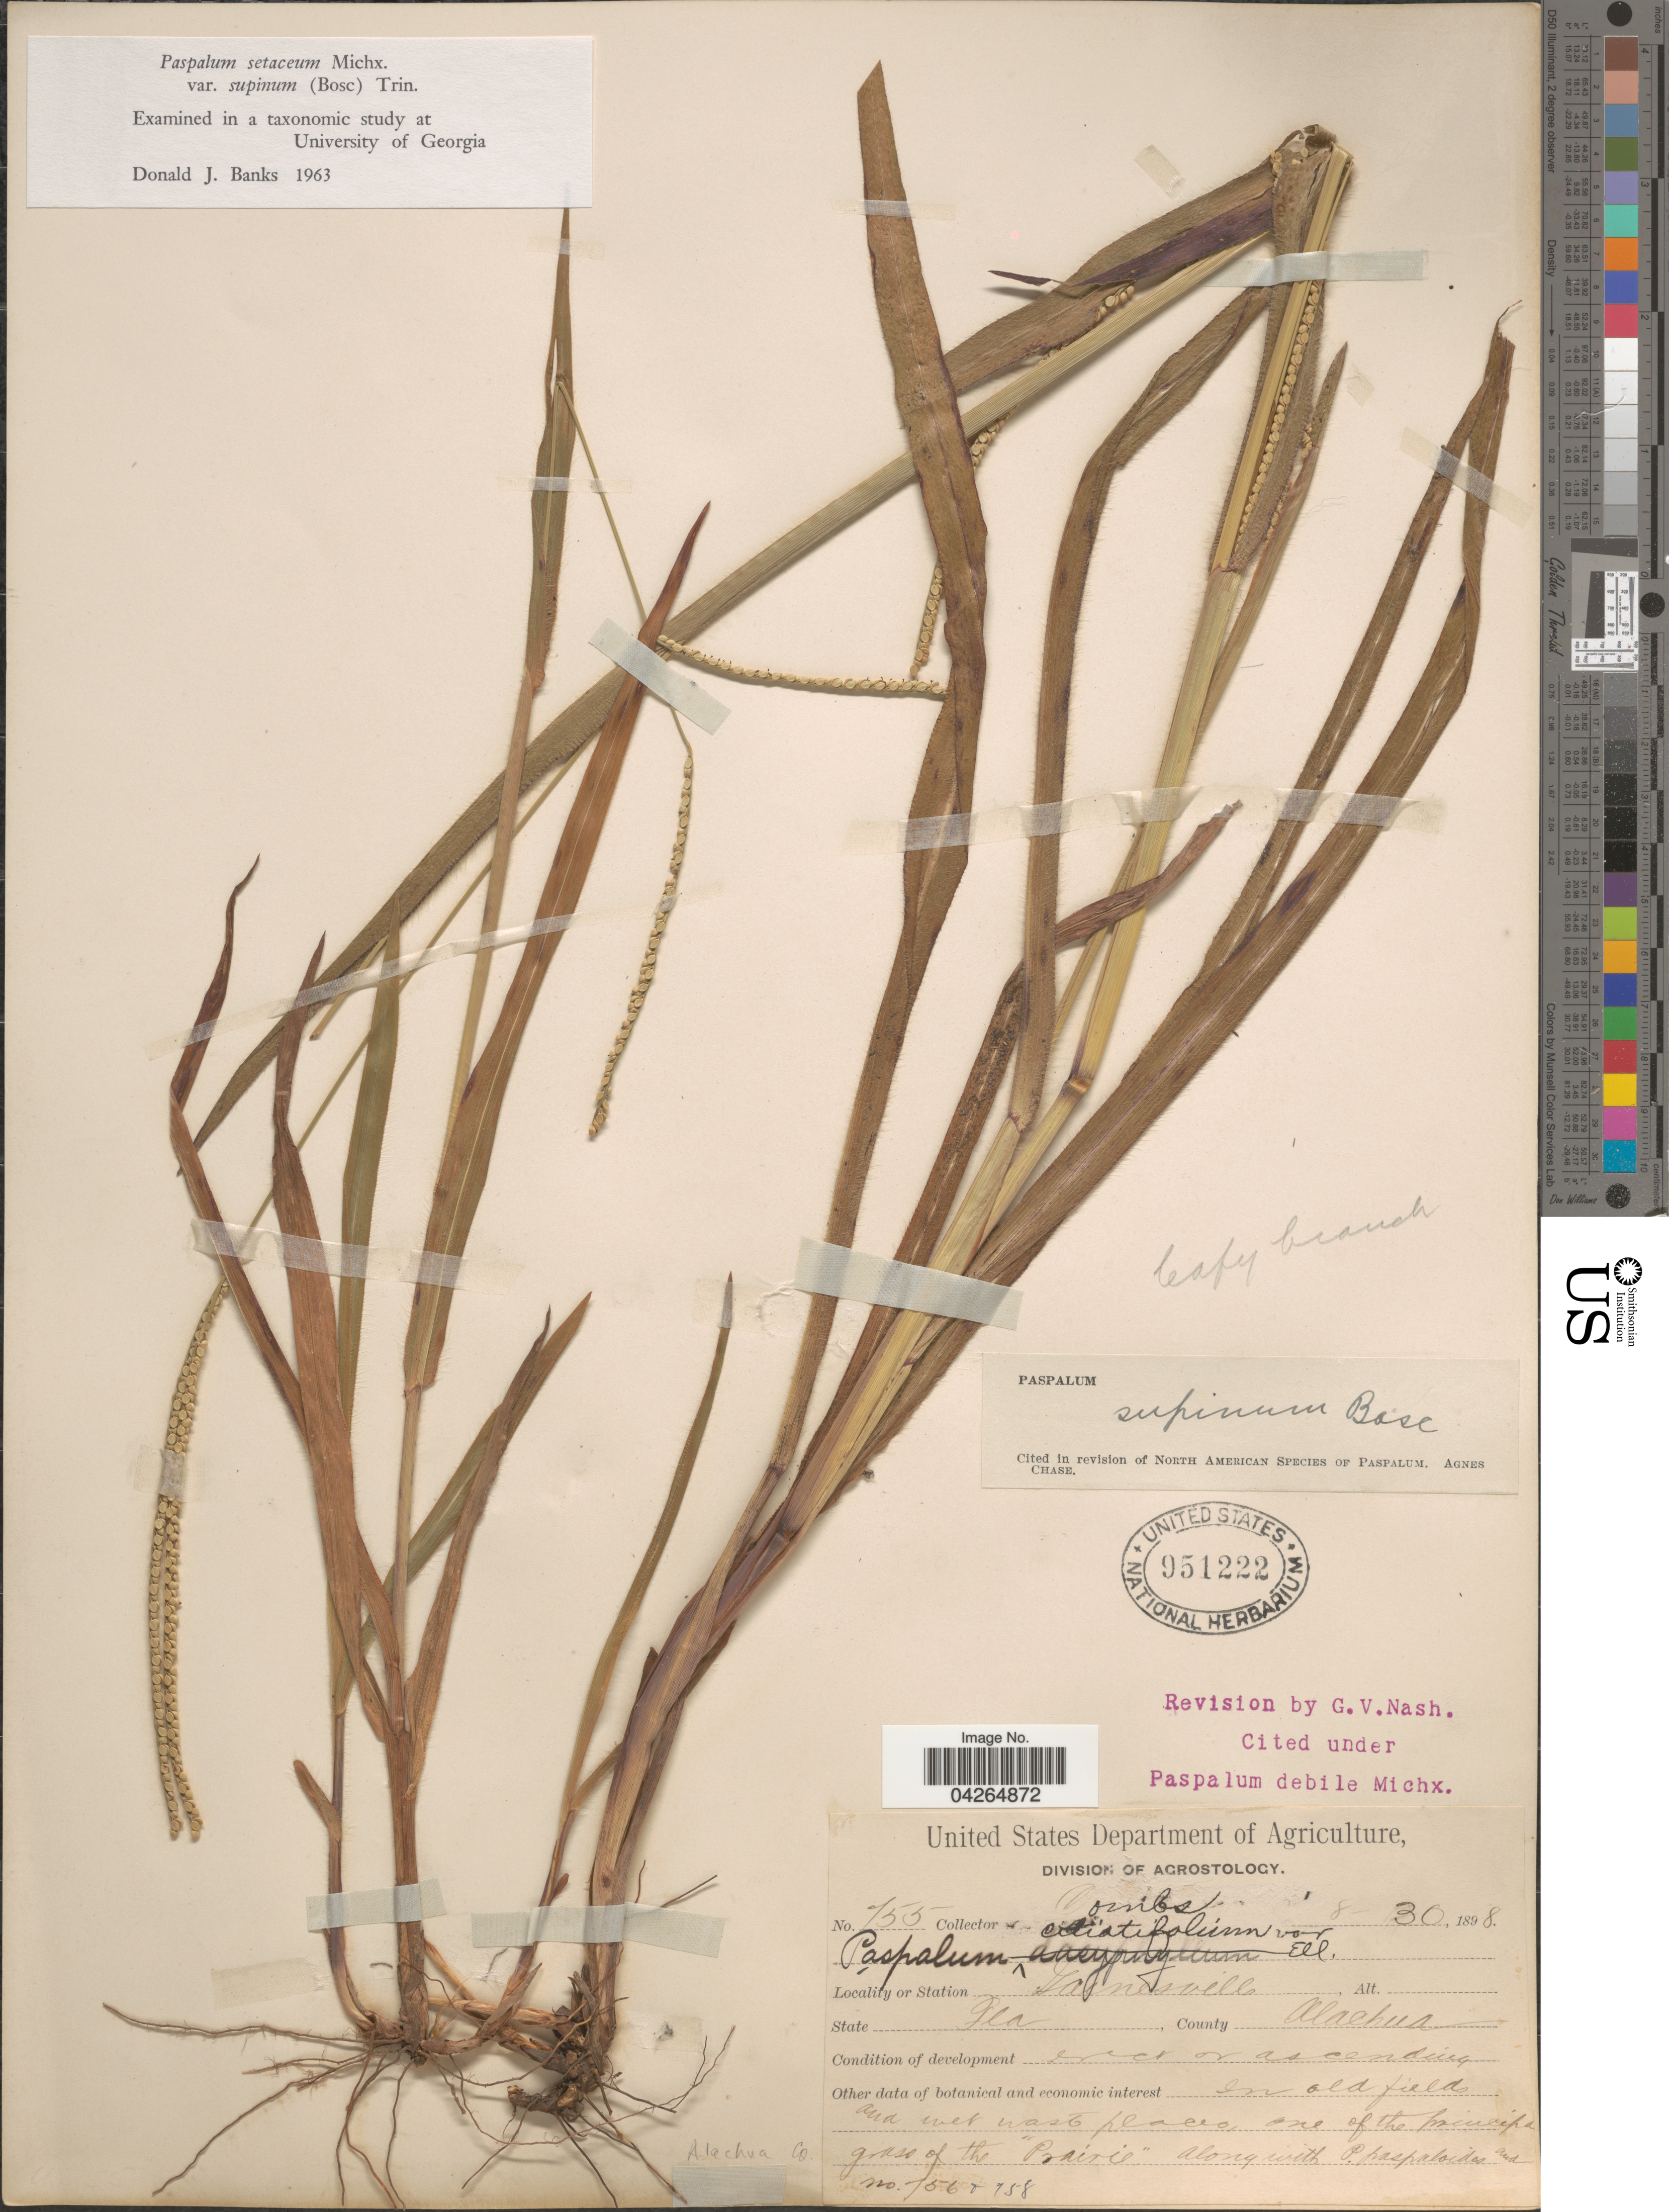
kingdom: Plantae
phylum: Tracheophyta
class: Liliopsida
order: Poales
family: Poaceae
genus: Paspalum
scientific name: Paspalum setaceum var. supinum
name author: (Bosc ex Poir.) Trin.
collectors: -. Combs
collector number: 755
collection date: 1898-08-30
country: United States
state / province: Florida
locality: Station Gainesville. County Alachua.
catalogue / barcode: US 951222